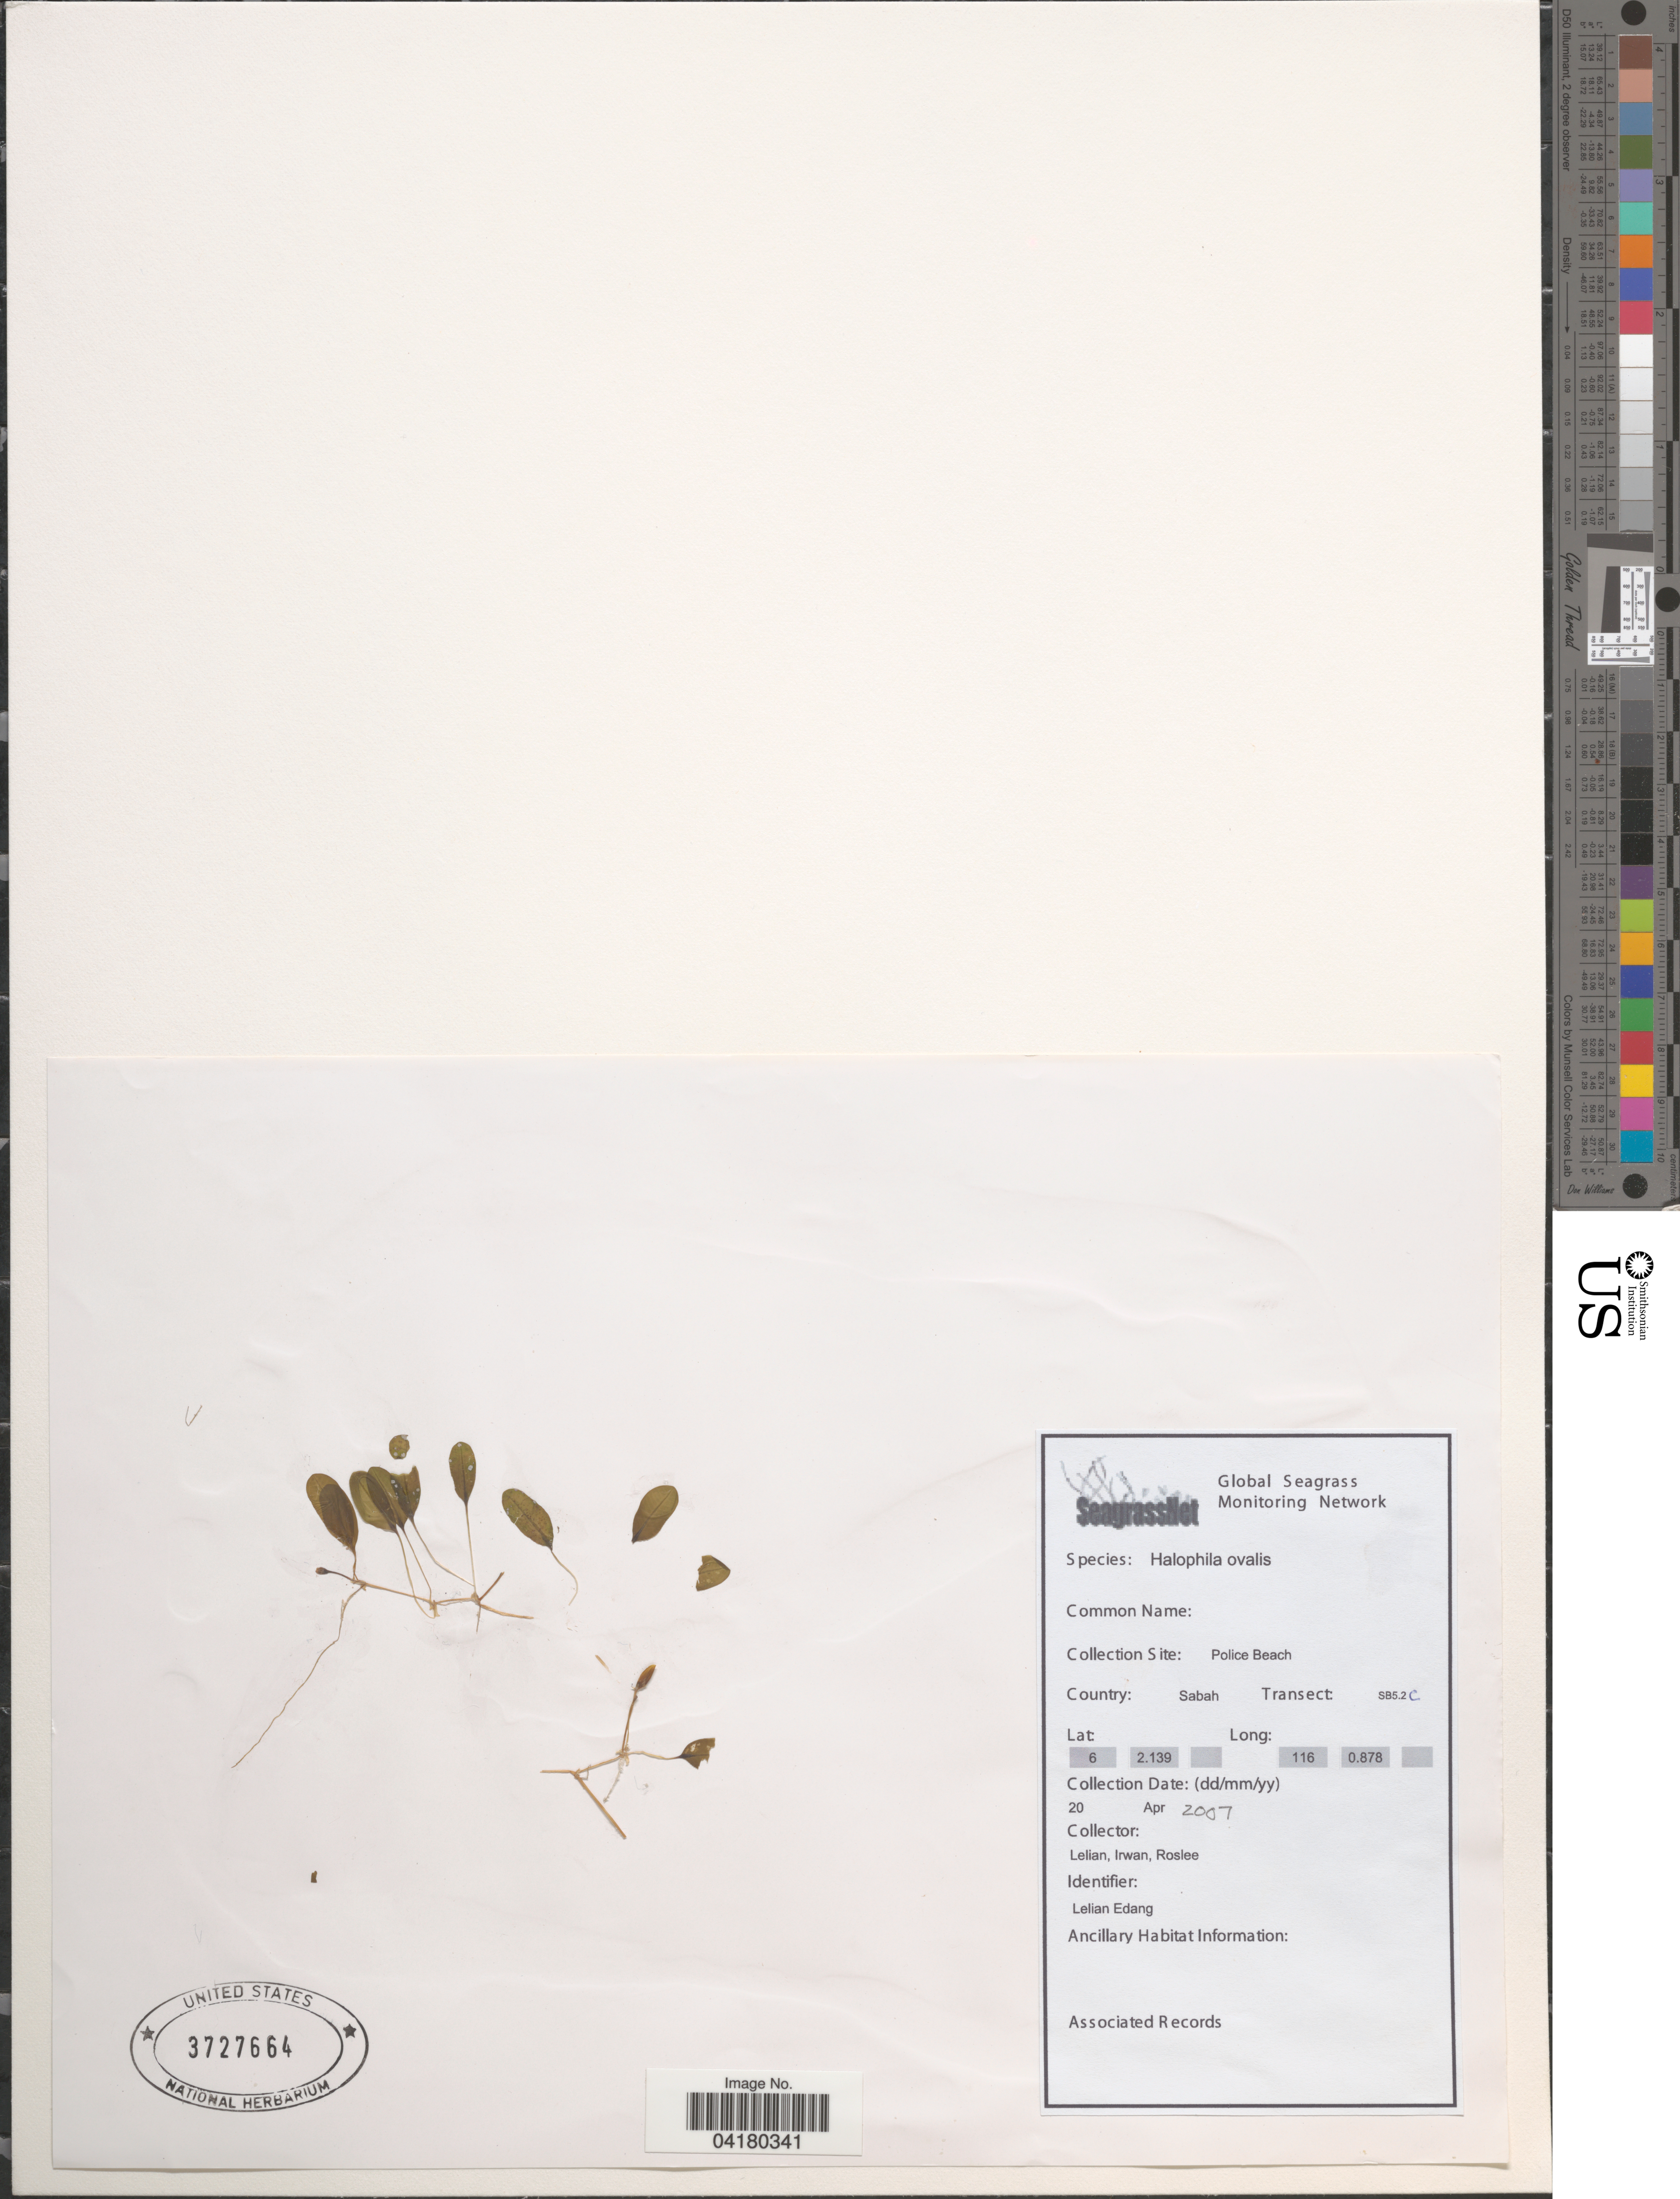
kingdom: Plantae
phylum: Tracheophyta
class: Liliopsida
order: Alismatales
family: Hydrocharitaceae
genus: Halophila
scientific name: Halophila ovalis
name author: (R. Br.) Hook. f.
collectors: Lelian, Irwan & Roslee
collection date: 2007-04-20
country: Malaysia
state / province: Sabah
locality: Police Beach. Transect: SB5.2C.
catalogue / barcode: US 3727664